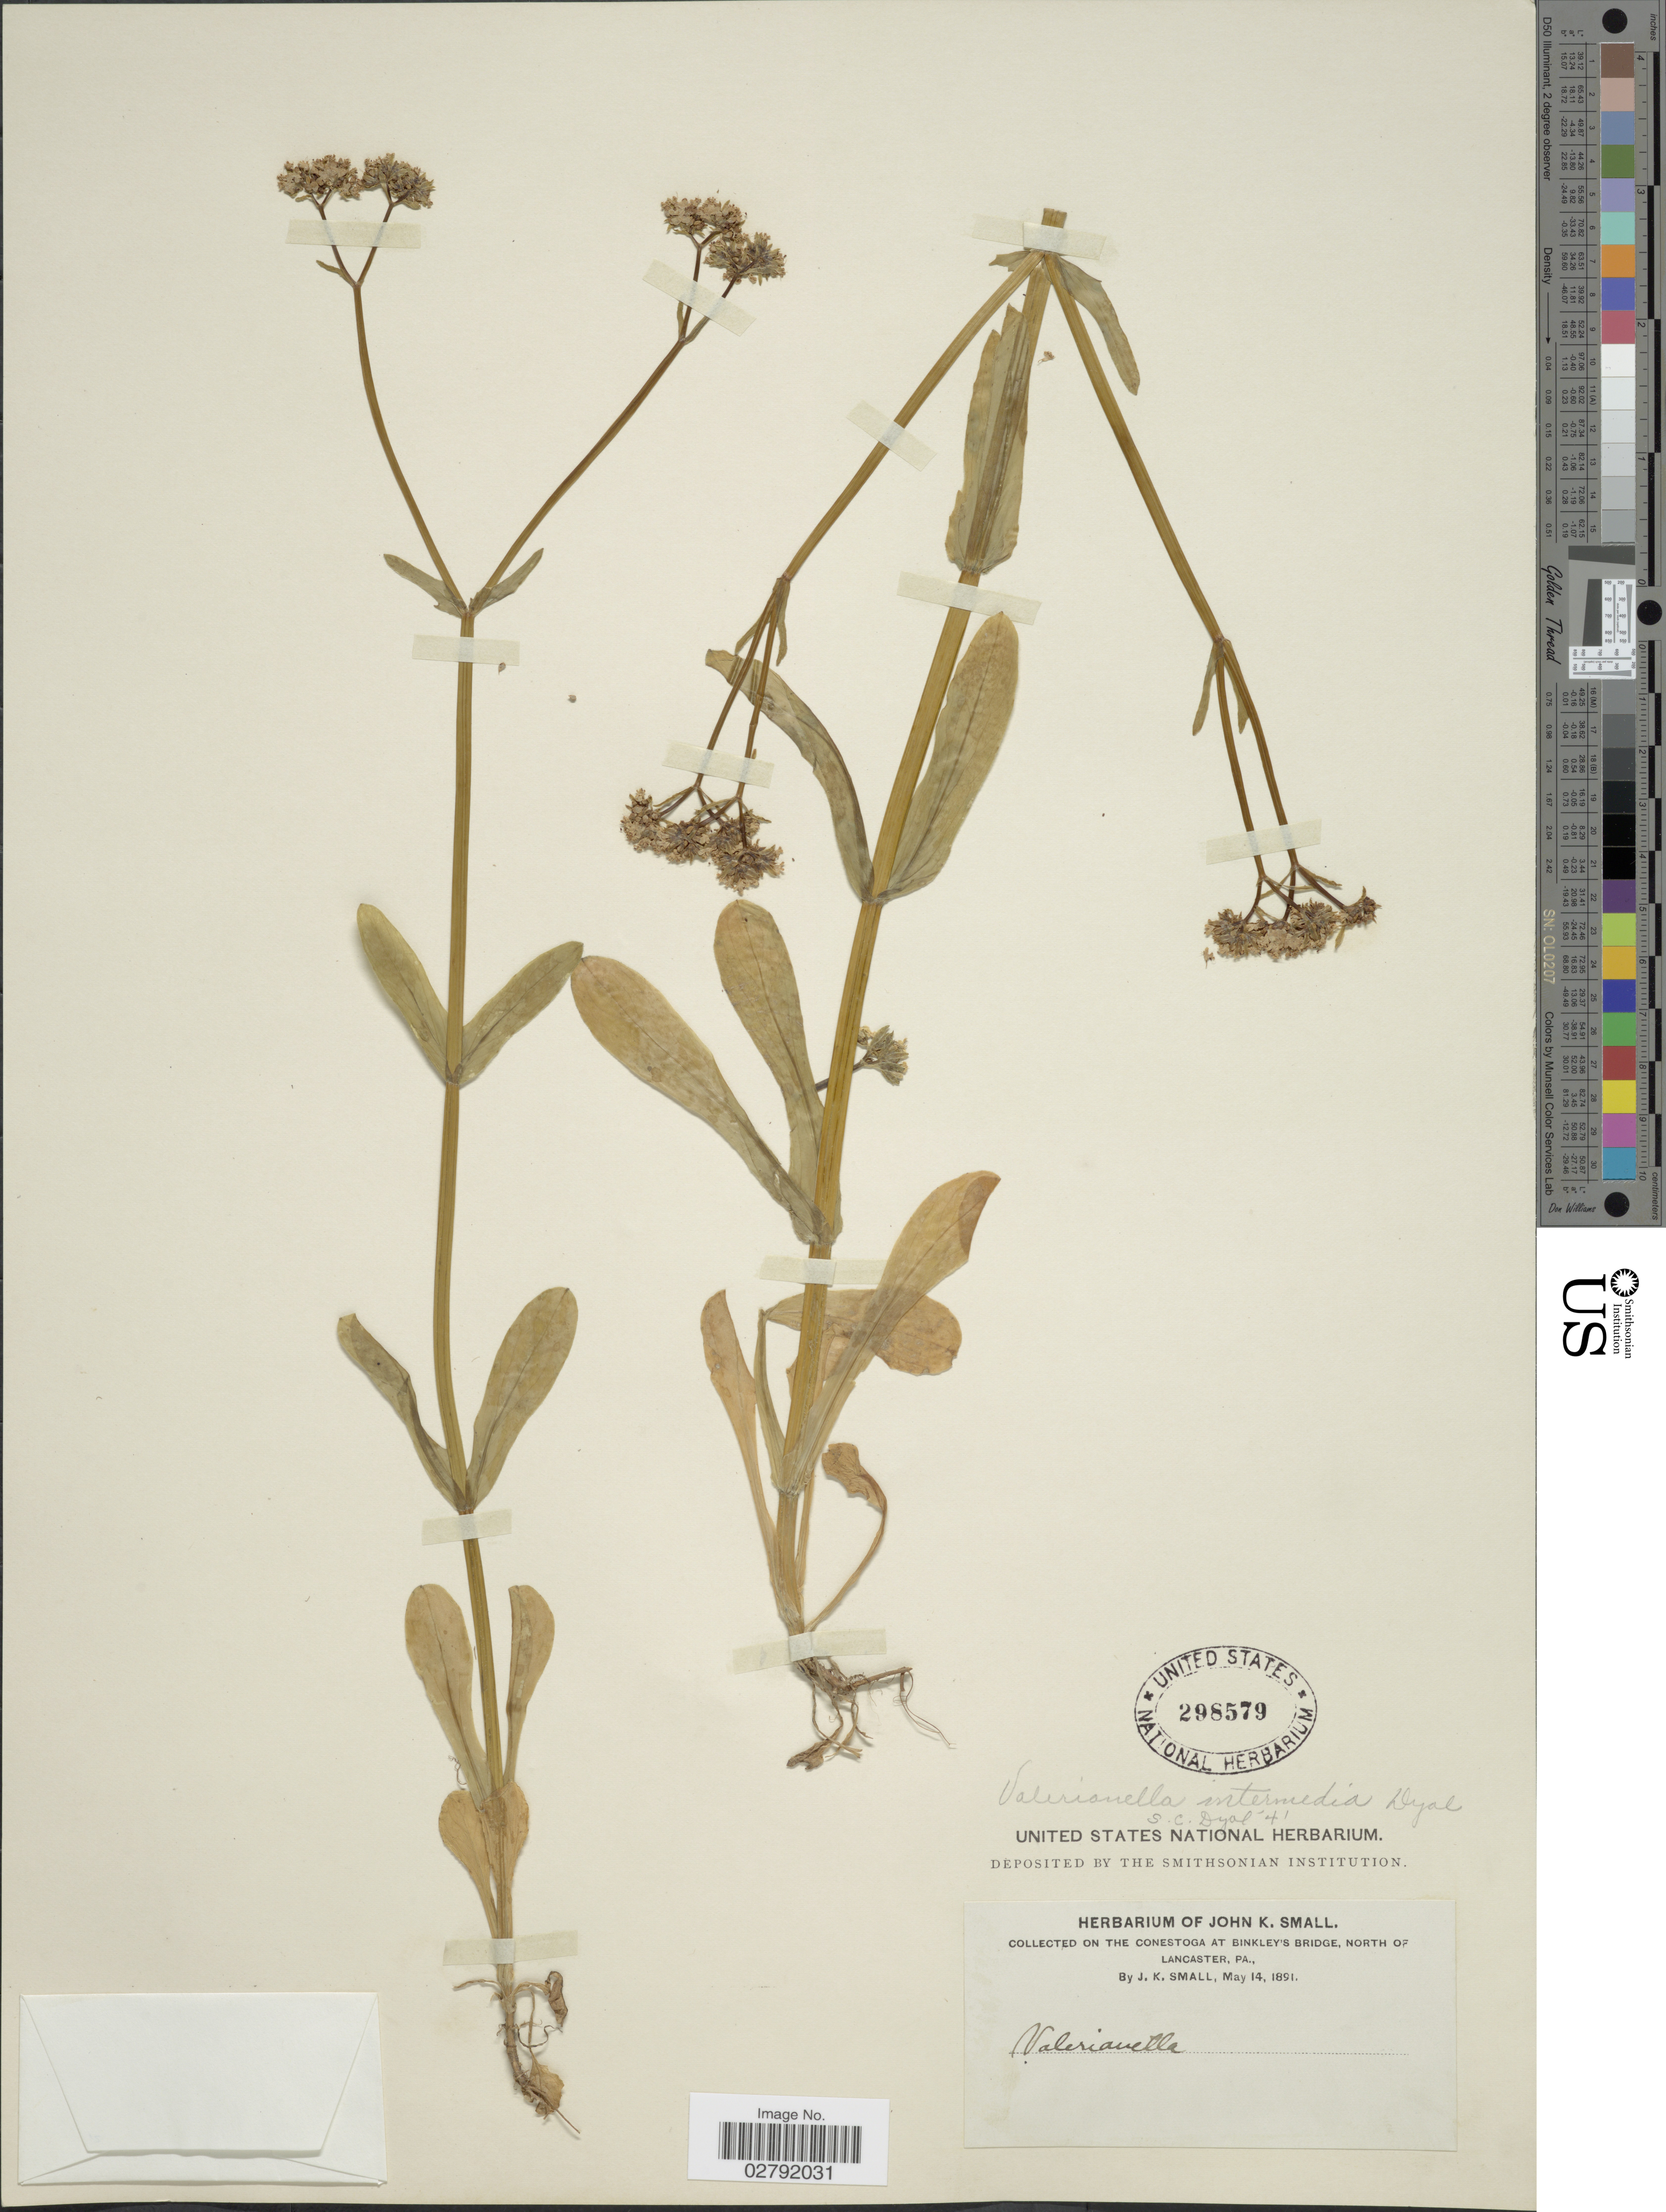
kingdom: Plantae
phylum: Tracheophyta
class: Magnoliopsida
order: Dipsacales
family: Caprifoliaceae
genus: Valerianella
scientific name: Valerianella intermedia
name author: Dyal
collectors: J. K. Small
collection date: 1891-05-14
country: United States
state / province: Pennsylvania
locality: On the Conestoga at Binkley's Bridge, north of Lancaster.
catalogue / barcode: US 298579